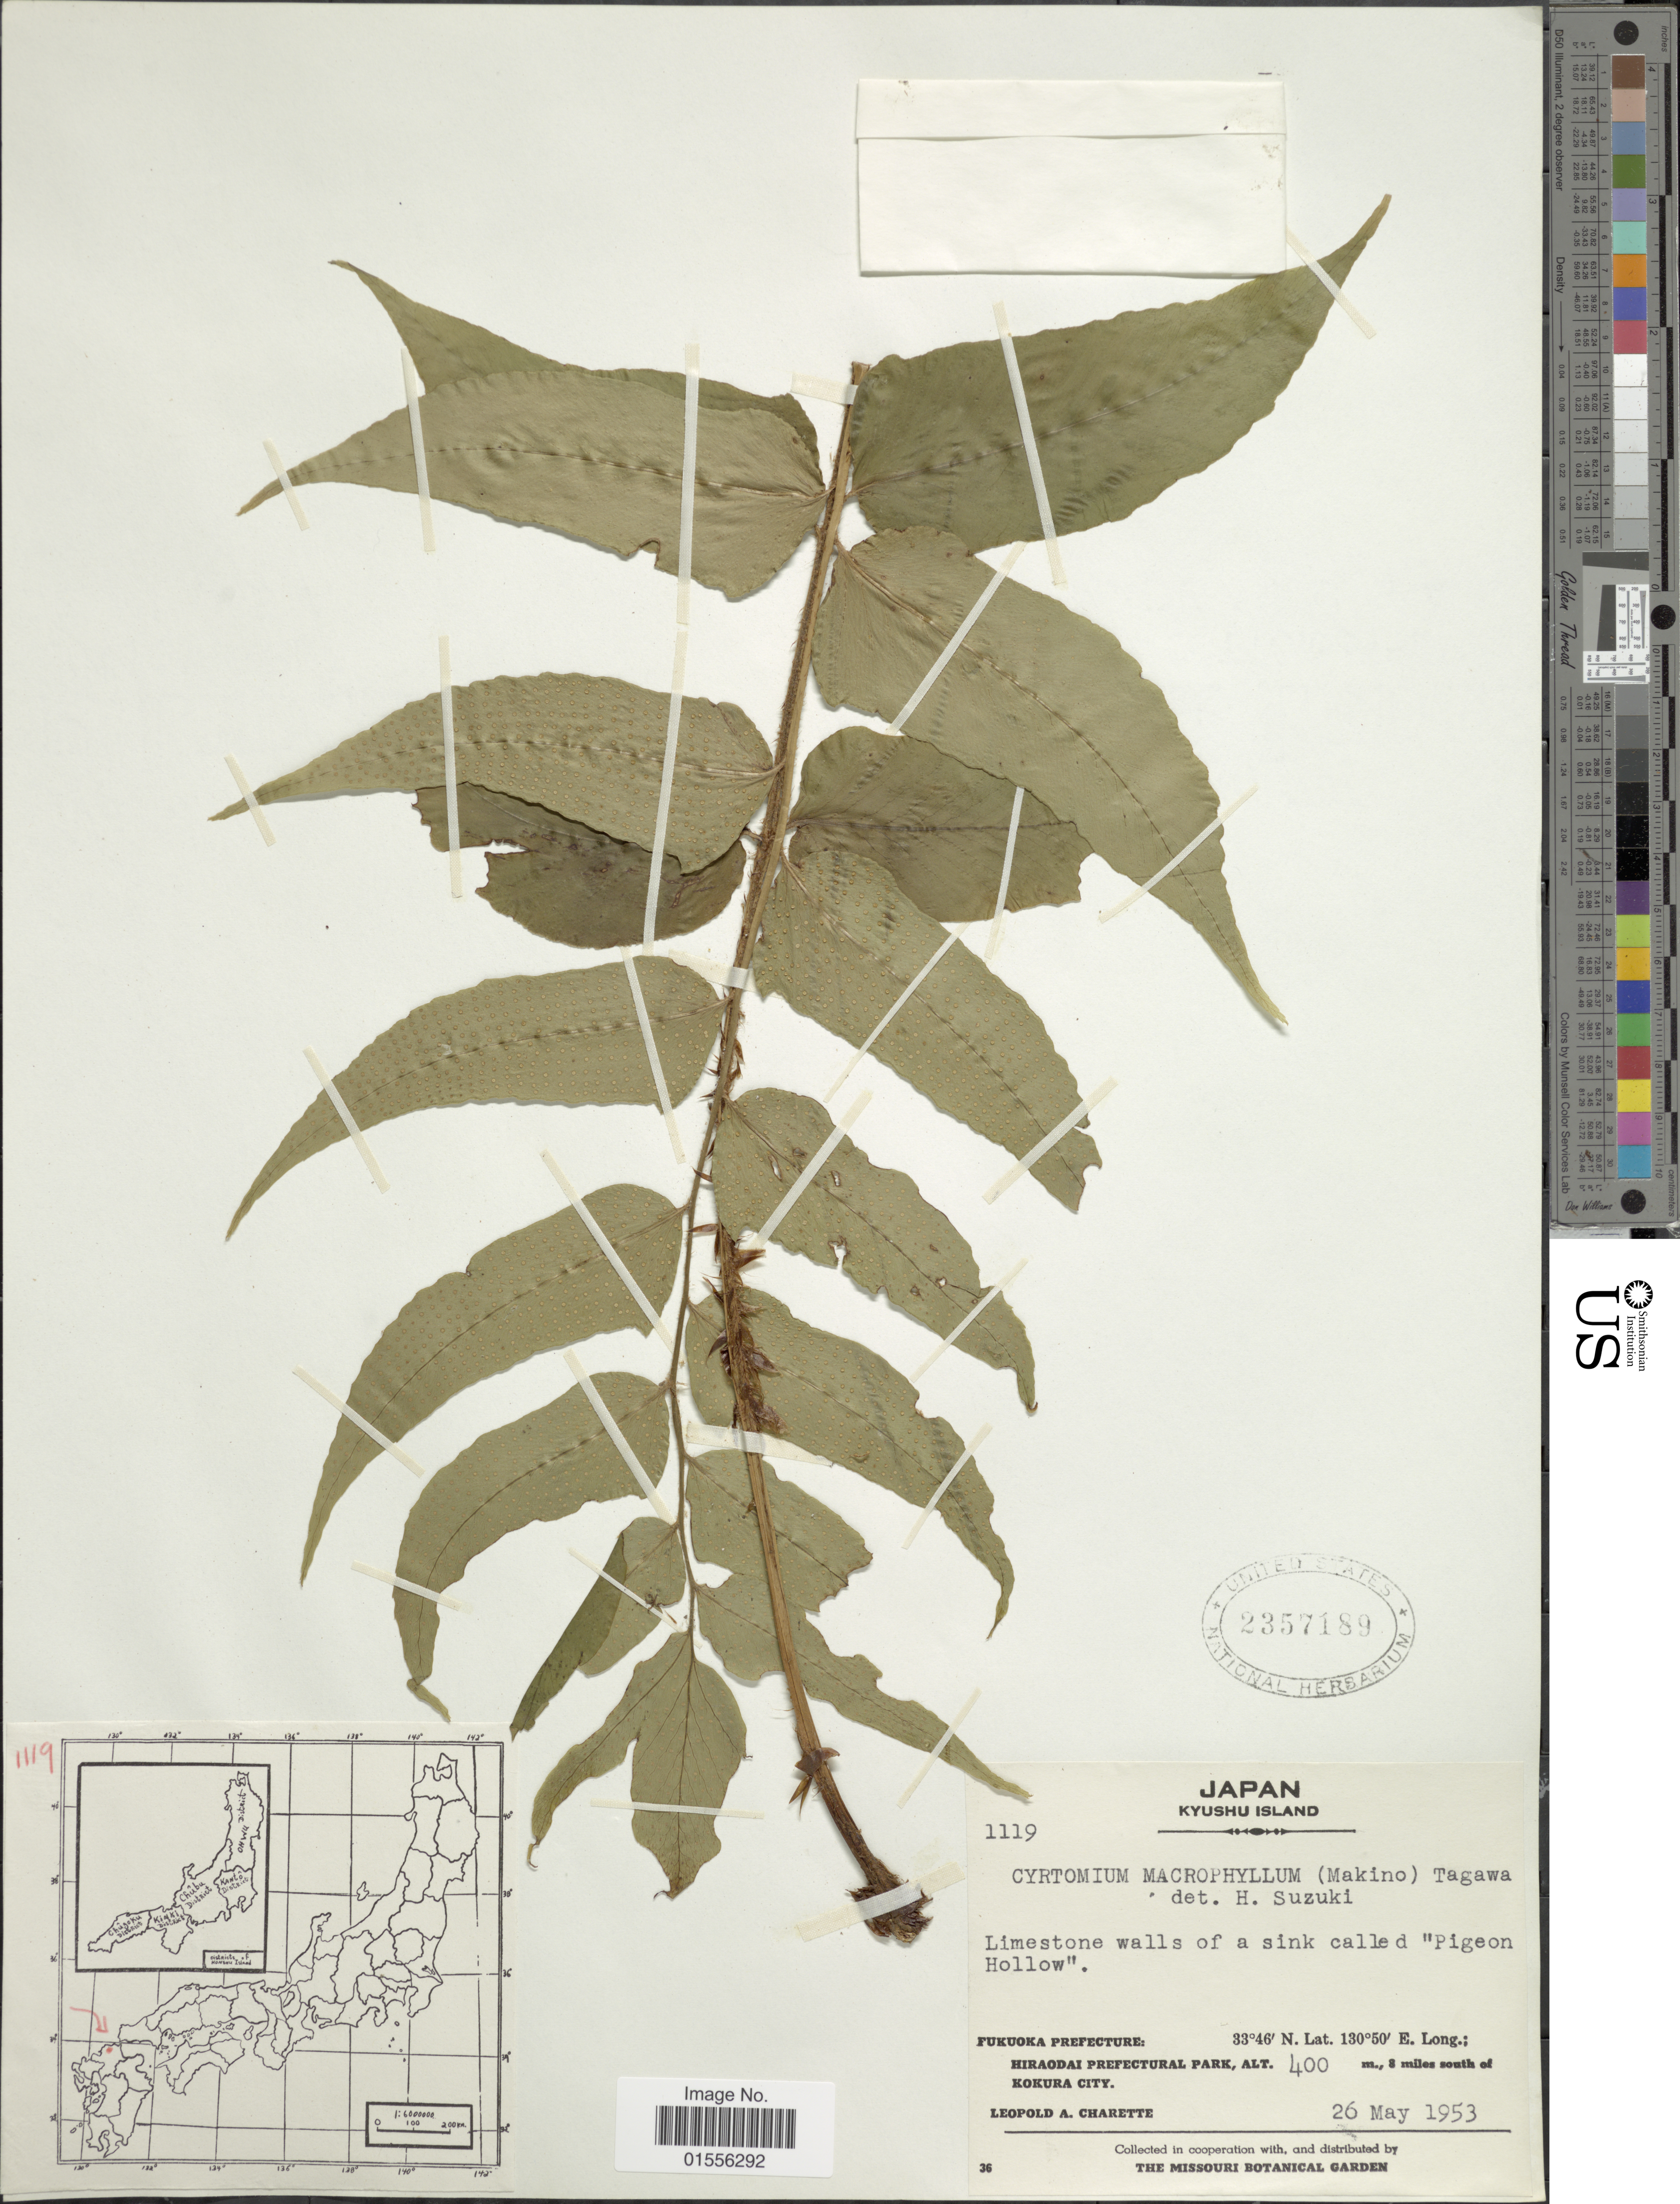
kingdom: Plantae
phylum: Tracheophyta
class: Polypodiopsida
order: Polypodiales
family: Dryopteridaceae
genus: Cyrtomium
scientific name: Cyrtomium macrophyllum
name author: (Makino) Tagawa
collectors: L. A. Charette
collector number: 1119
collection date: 1953-05-26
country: Japan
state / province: Hukuoka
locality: Kyushu Island, Limestone walls of a sink called 'Pigeon Hollow', Fukuoka Prefecture: Hiraodao Prefecture Park, 8 miles south of Kokura City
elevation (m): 400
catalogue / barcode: US 2357189